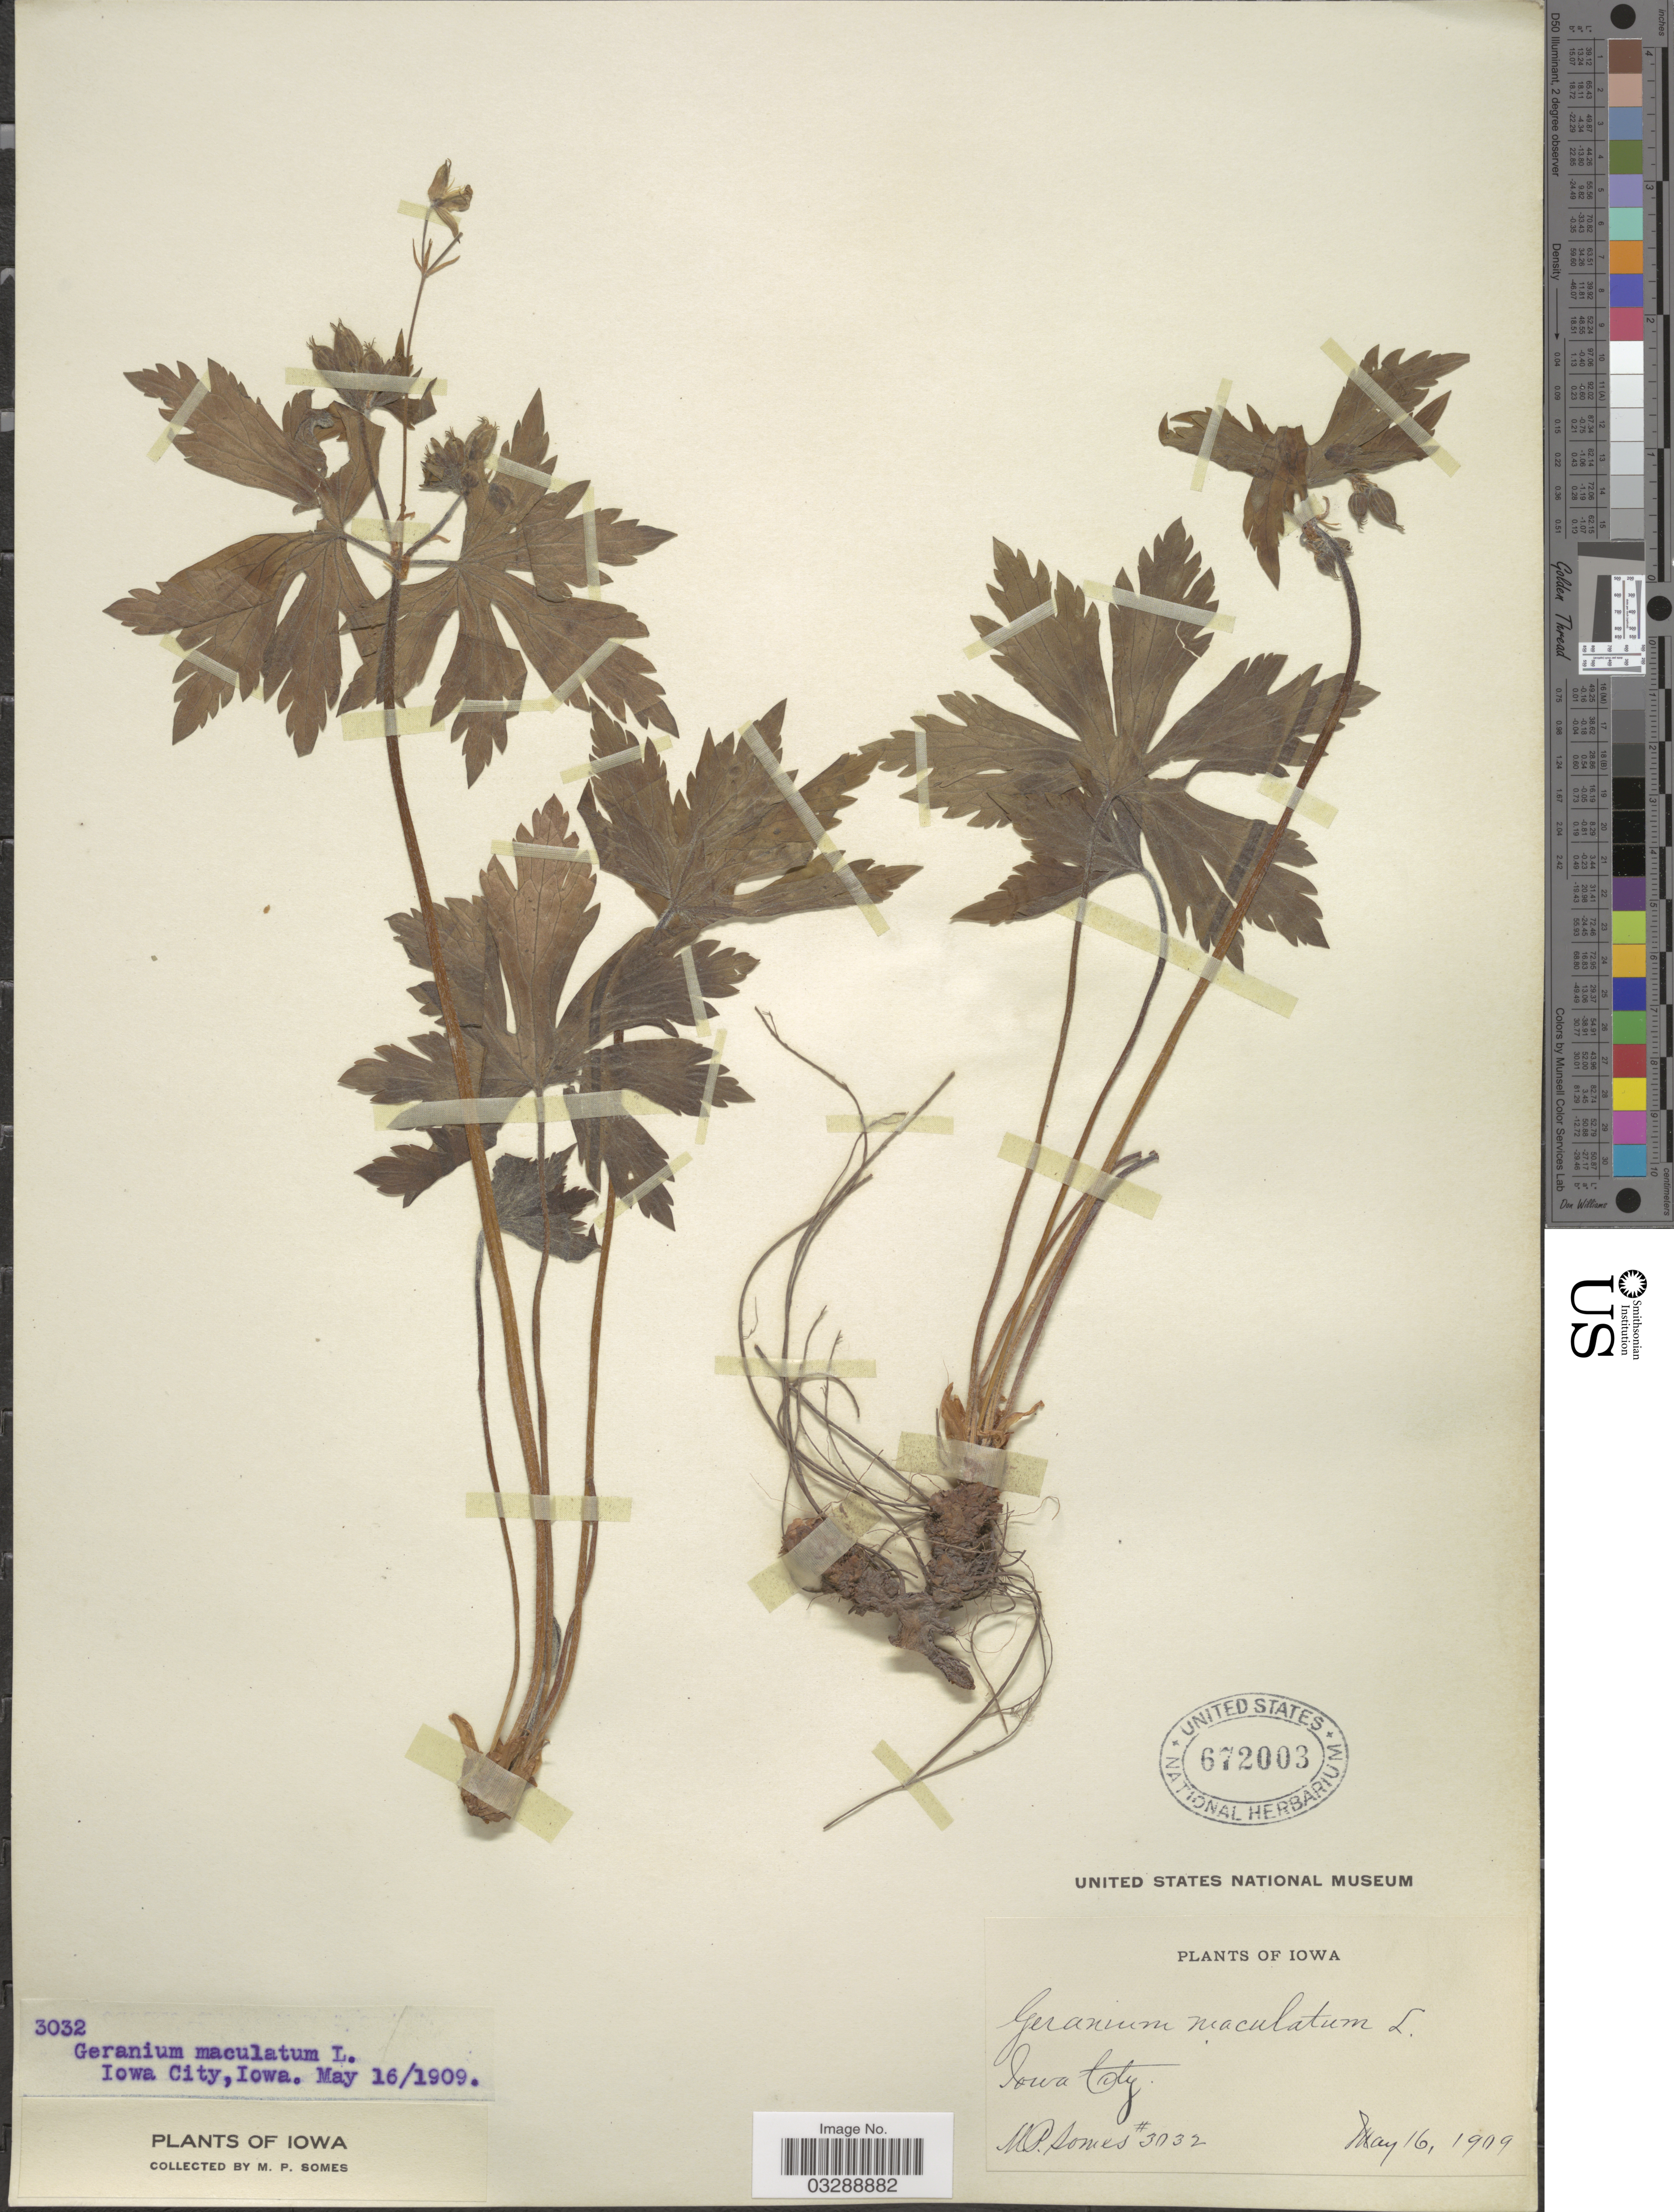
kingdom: Plantae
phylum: Tracheophyta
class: Magnoliopsida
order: Geraniales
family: Geraniaceae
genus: Geranium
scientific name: Geranium maculatum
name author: L.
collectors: M. Somes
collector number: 3032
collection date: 1909-05-16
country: United States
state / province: Iowa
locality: Iowa City.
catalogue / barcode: US 672003